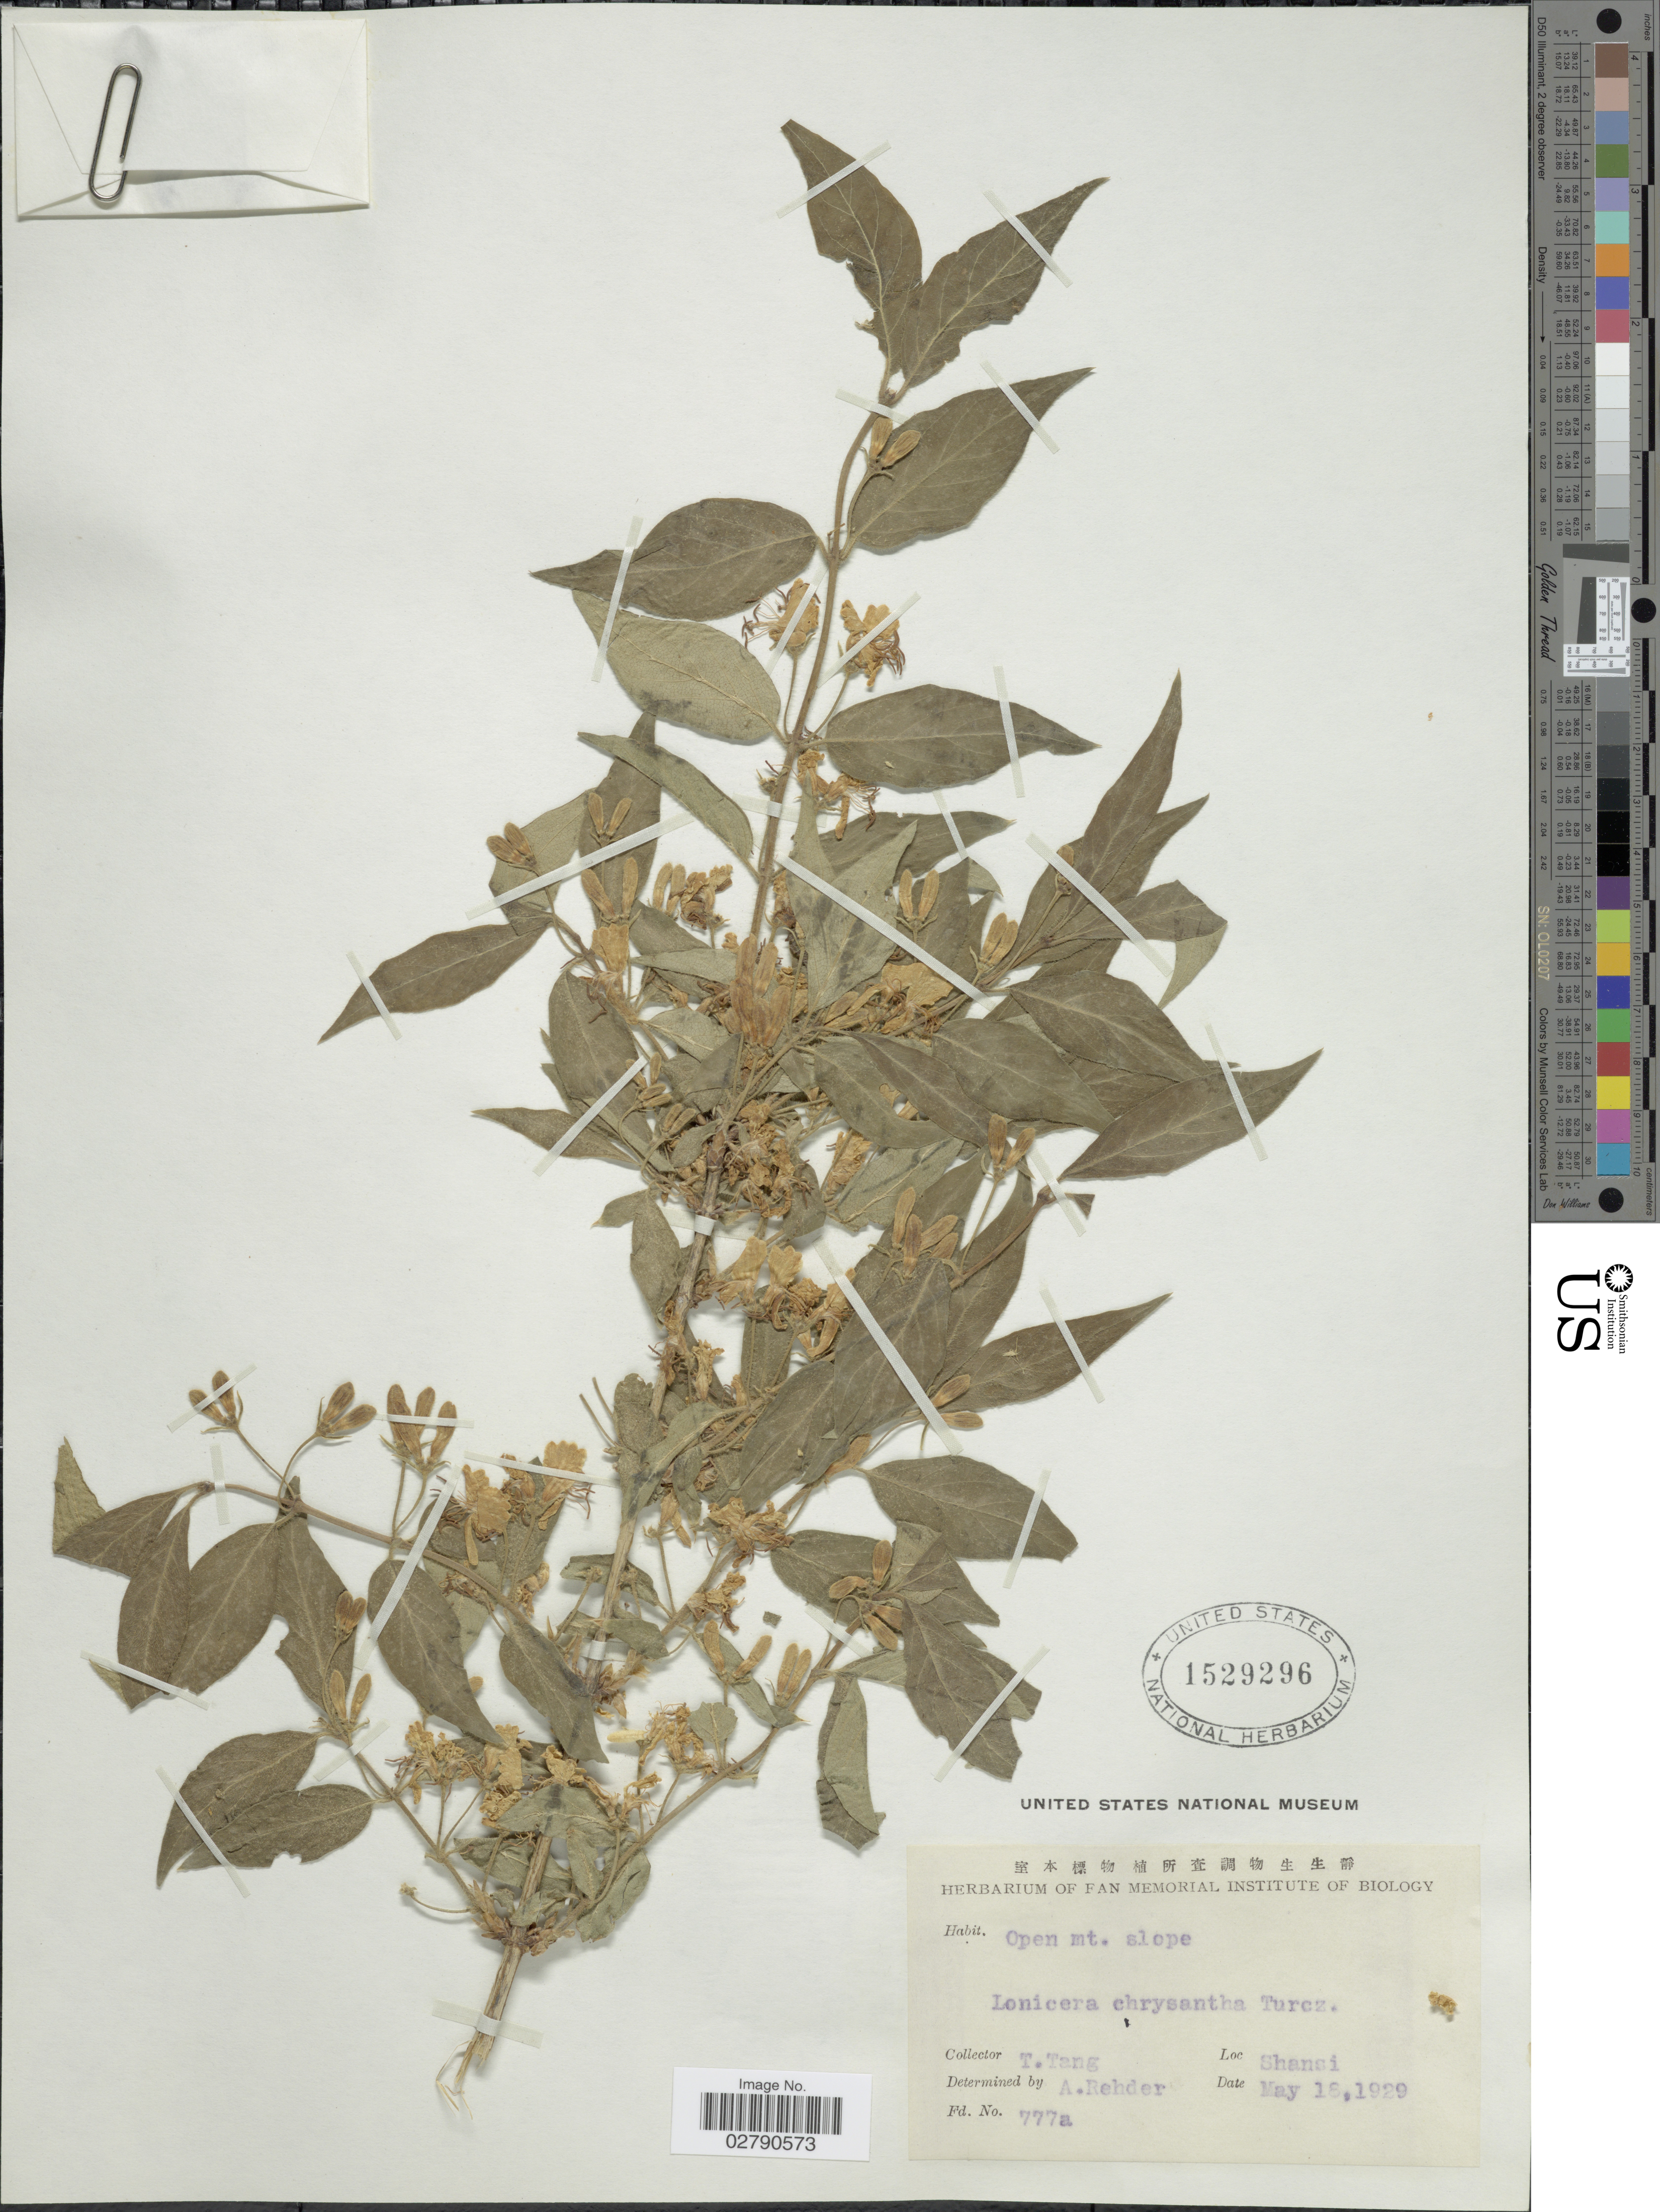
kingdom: Plantae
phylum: Tracheophyta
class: Magnoliopsida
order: Dipsacales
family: Caprifoliaceae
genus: Lonicera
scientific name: Lonicera chrysantha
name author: Turcz. ex Ledeb.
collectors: T. Tang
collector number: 777a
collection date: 1929-05-18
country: China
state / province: Shanxi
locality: Shansi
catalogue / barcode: US 1529296